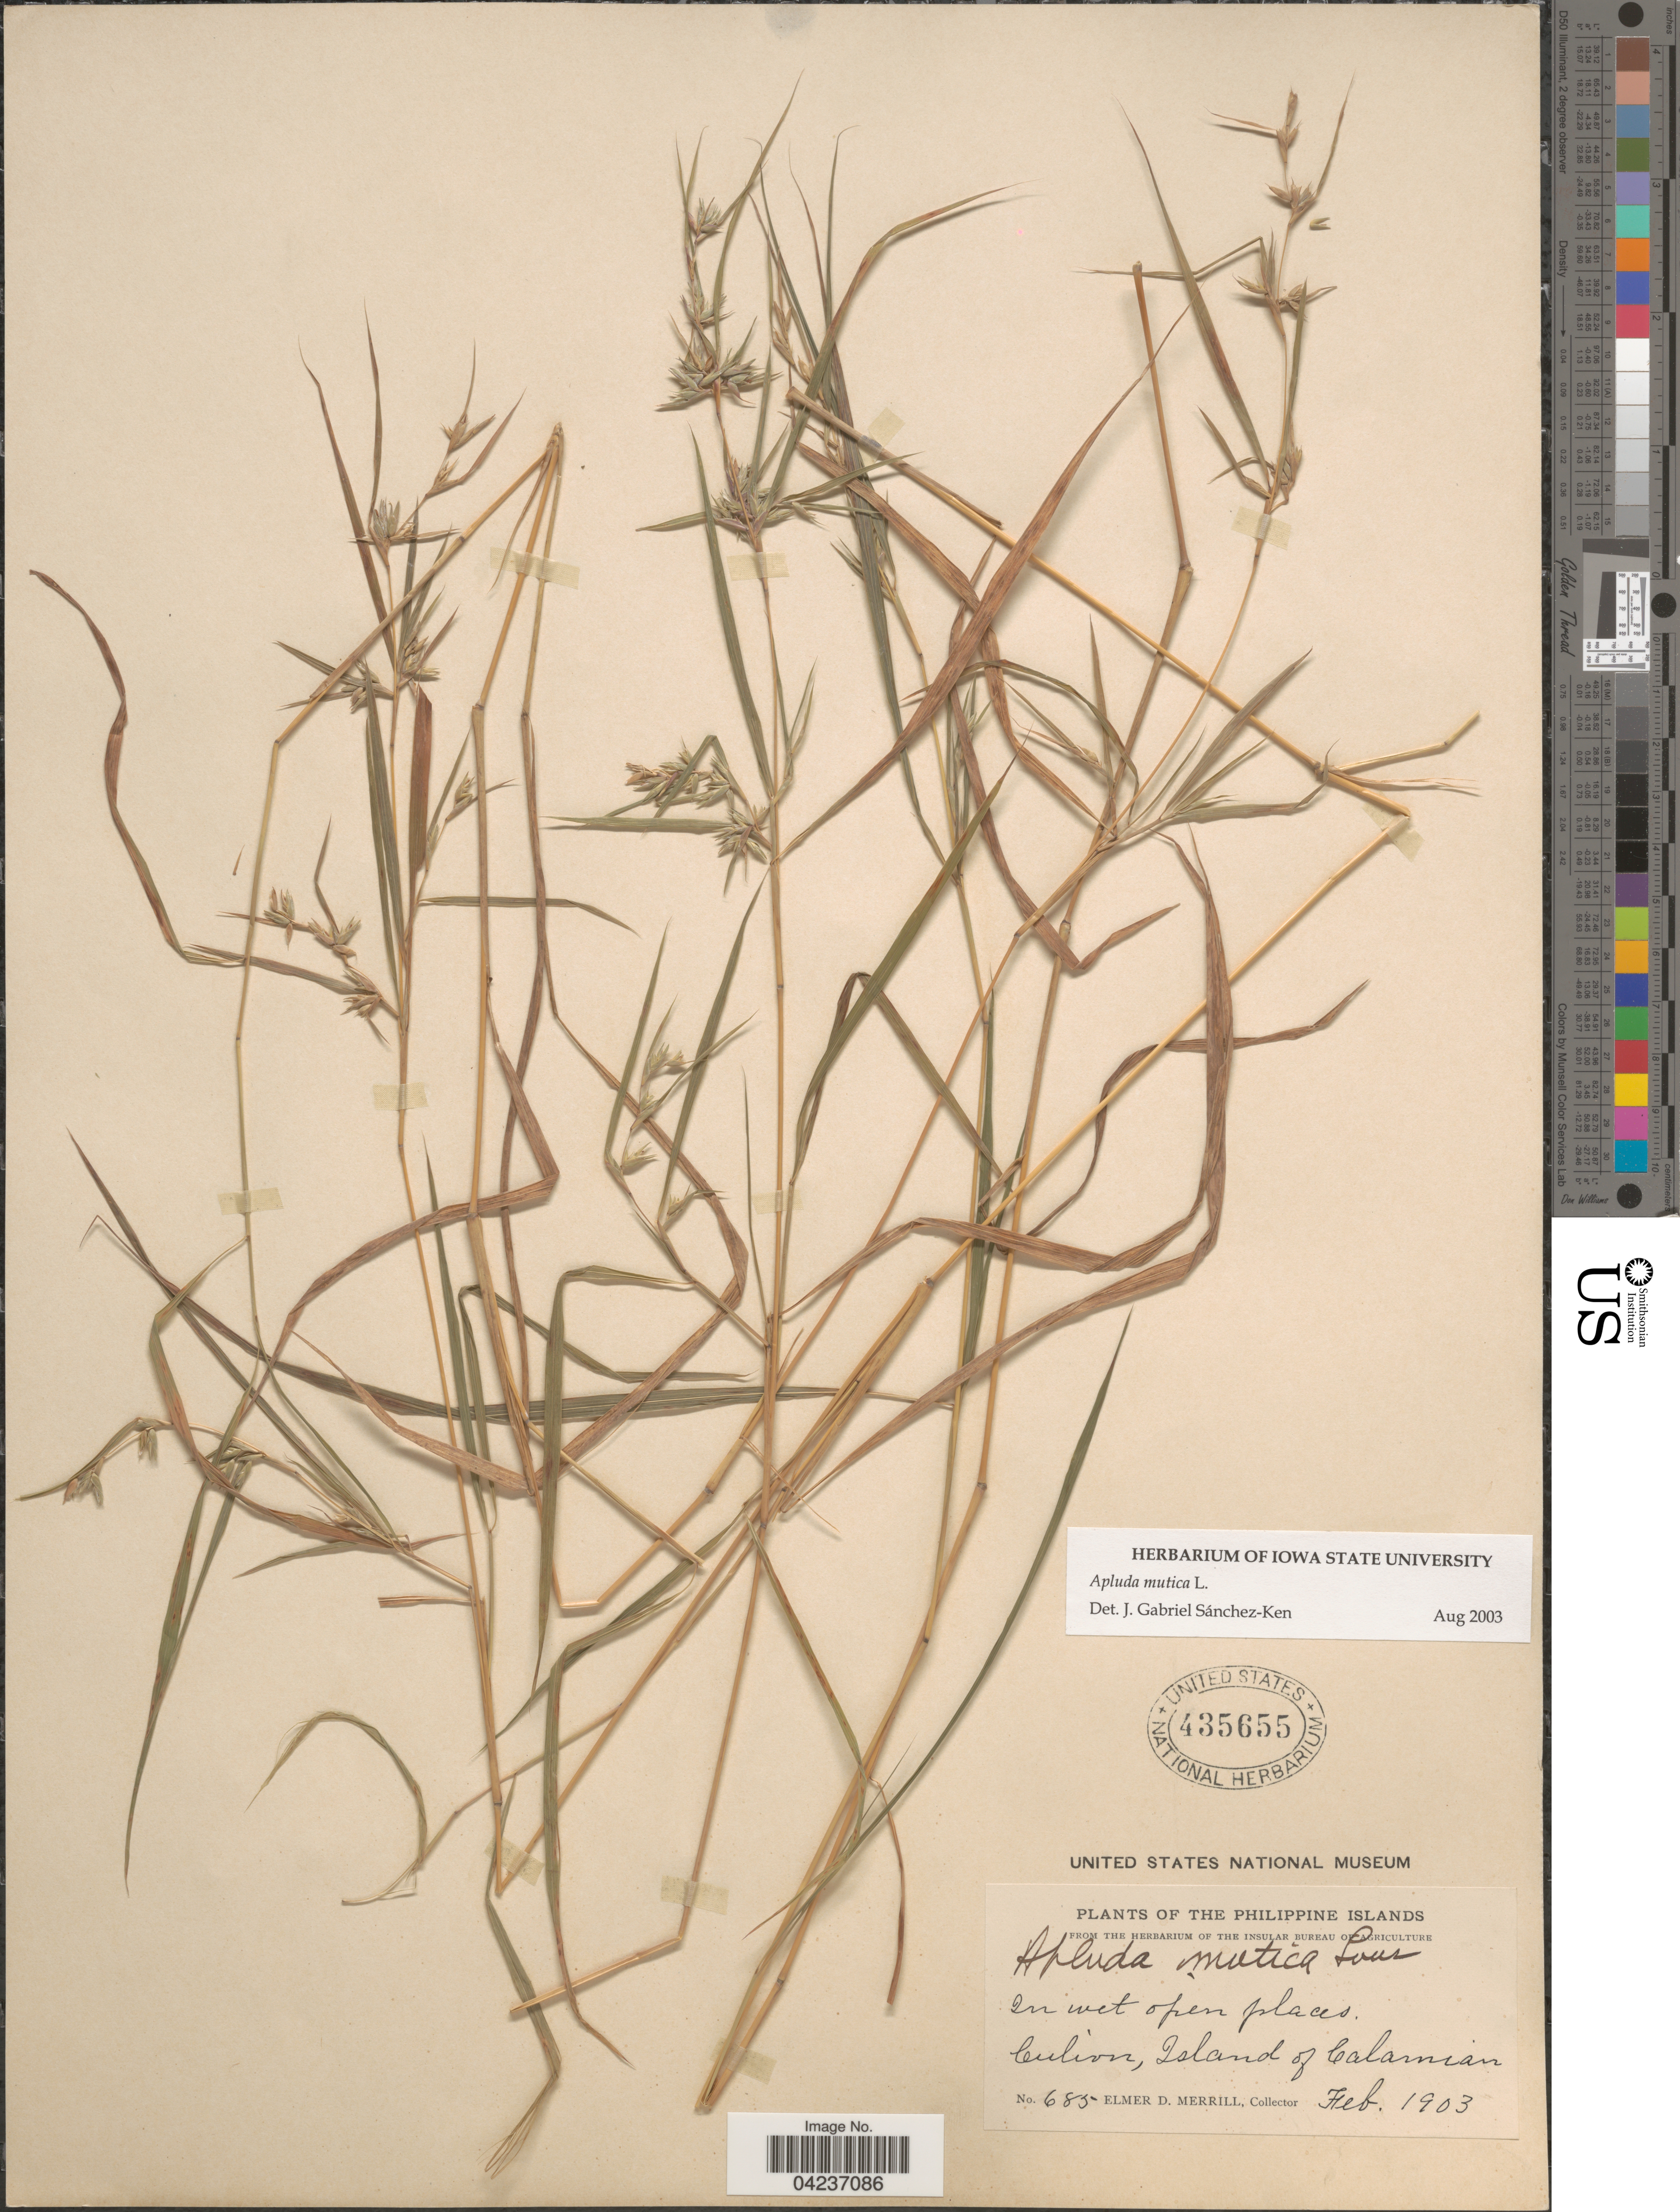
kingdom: Plantae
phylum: Tracheophyta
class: Liliopsida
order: Poales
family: Poaceae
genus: Apluda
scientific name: Apluda mutica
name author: L.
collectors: E. D. Merrill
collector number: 685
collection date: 1903-02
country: Philippines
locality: The Philippine Islands. Culion, Island of Calamian.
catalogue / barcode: US 435655